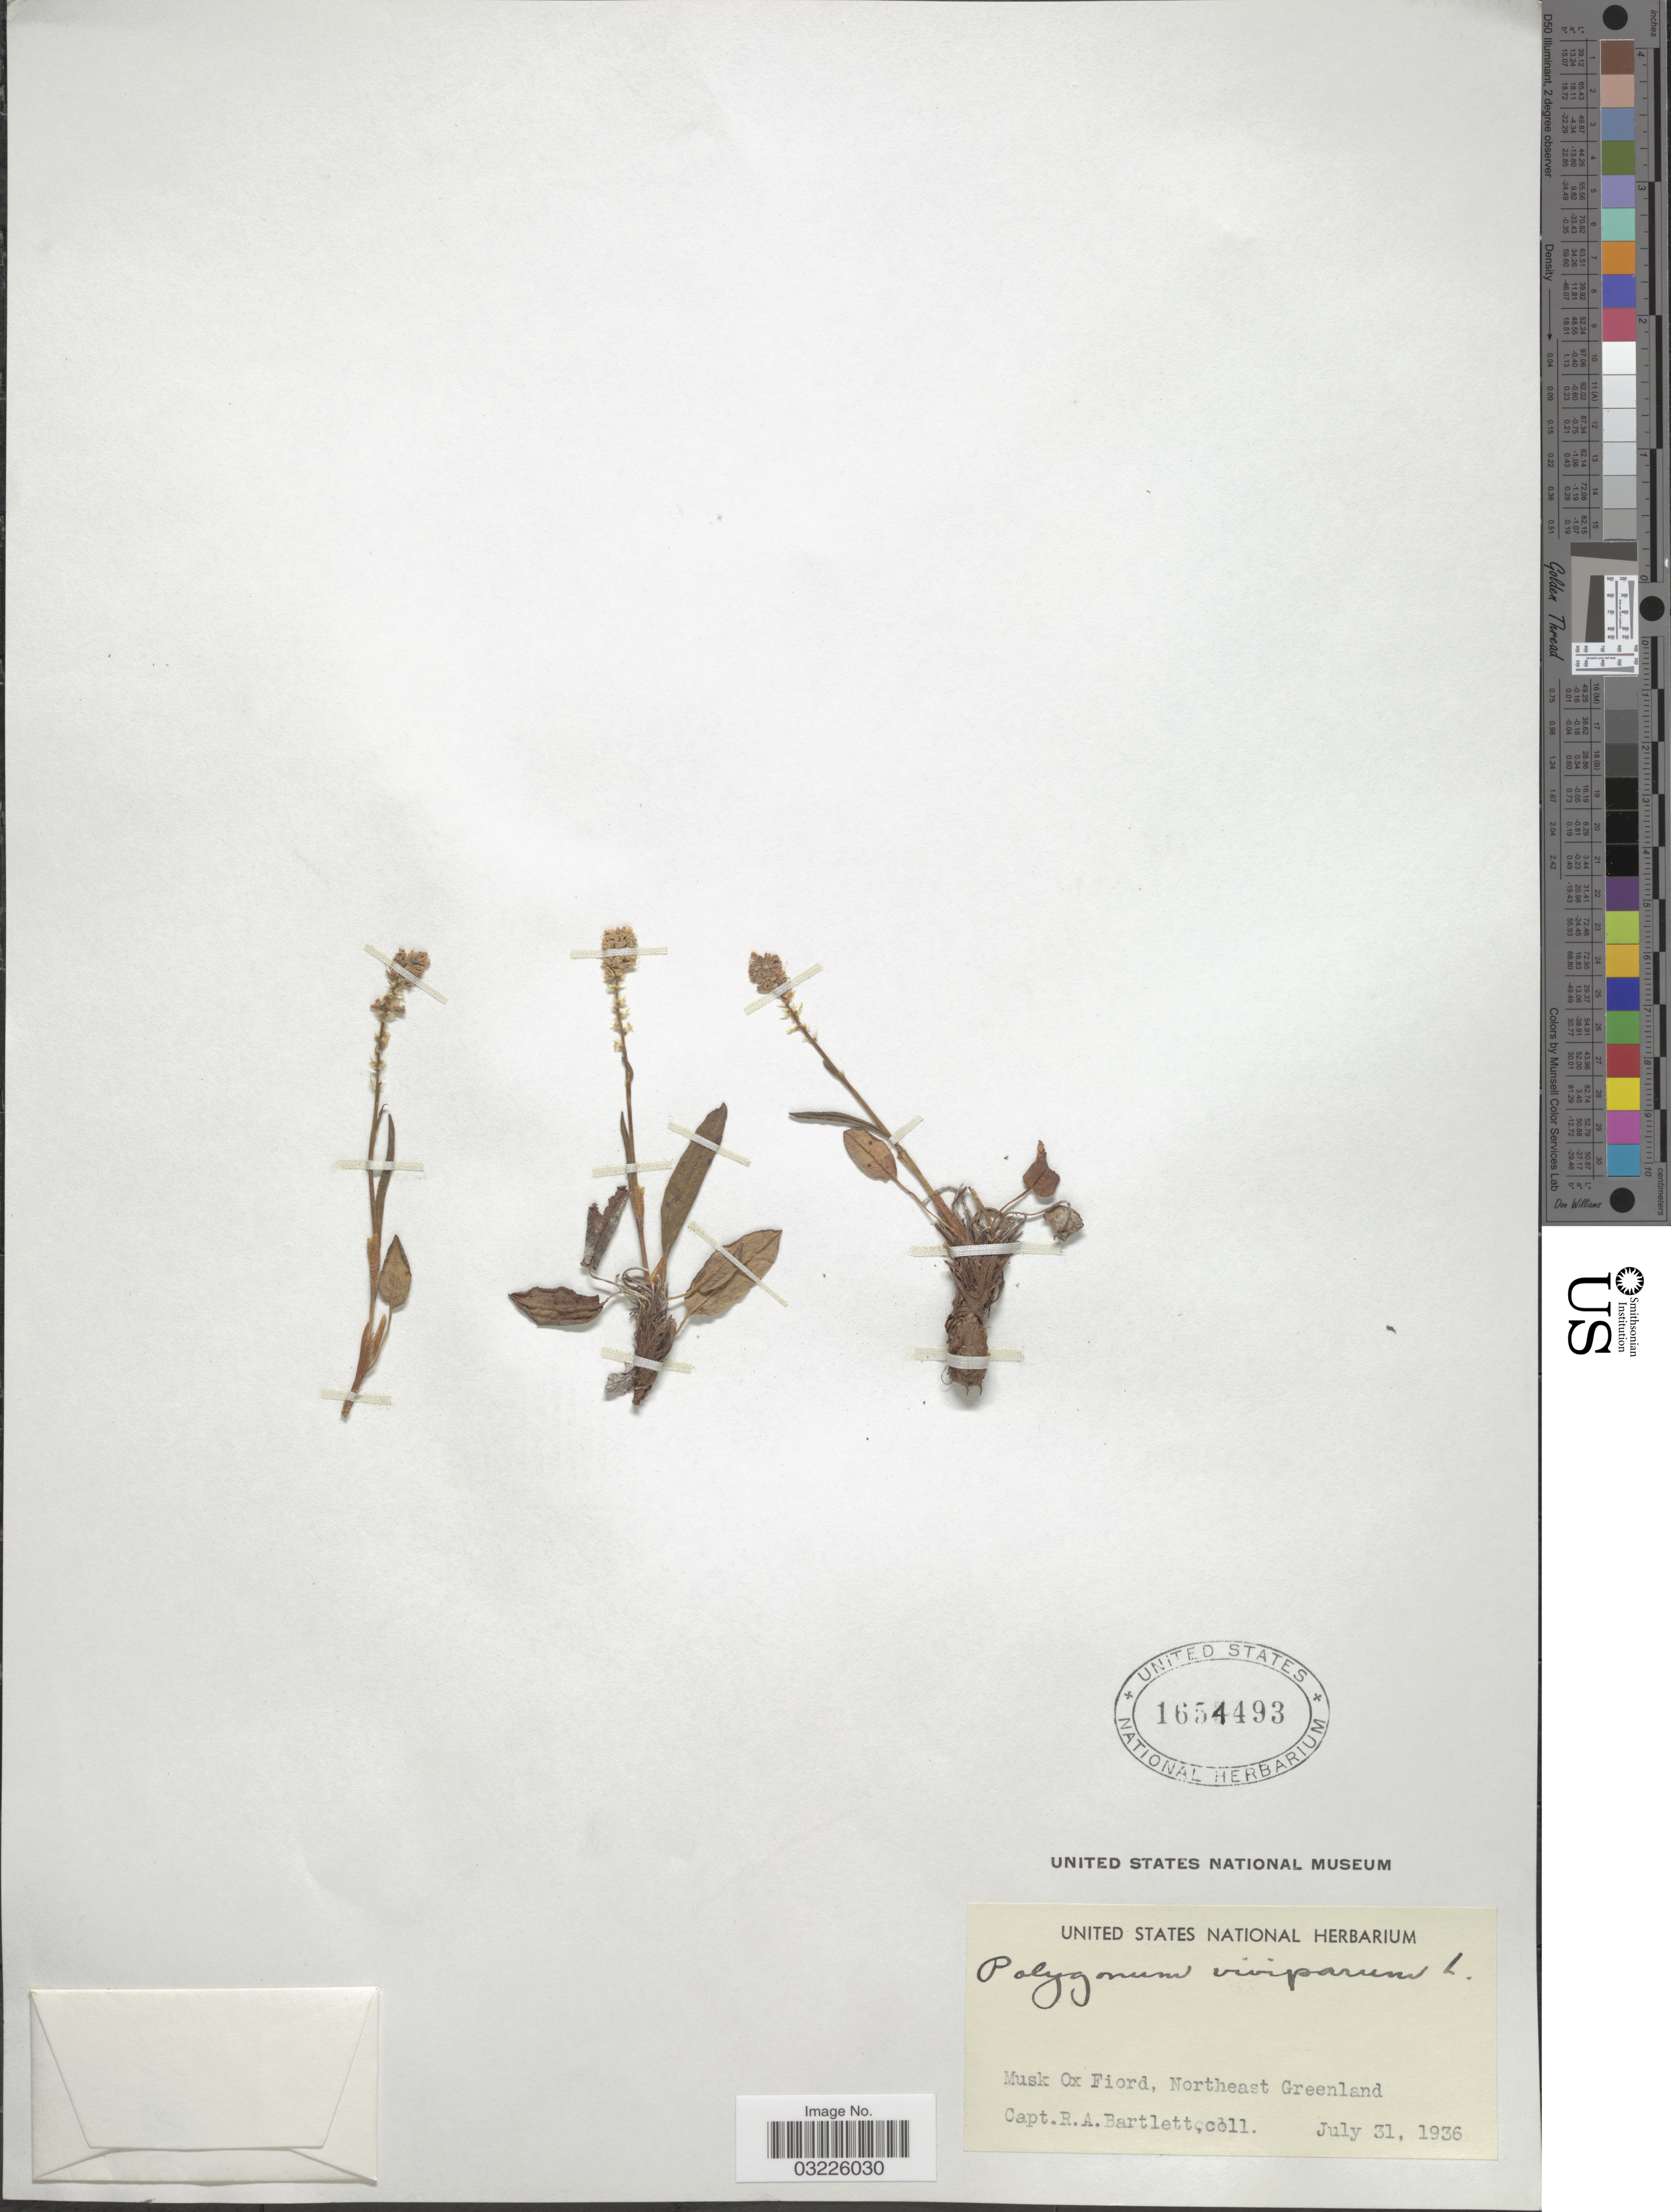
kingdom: Plantae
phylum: Tracheophyta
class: Magnoliopsida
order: Caryophyllales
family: Polygonaceae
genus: Bistorta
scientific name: Bistorta vivipara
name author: (L.) Delarbre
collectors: R. A. Bartlett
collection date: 1936-07-31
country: Greenland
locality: Musk Ox Fiord, Northeast Greenland.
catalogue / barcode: US 1654493